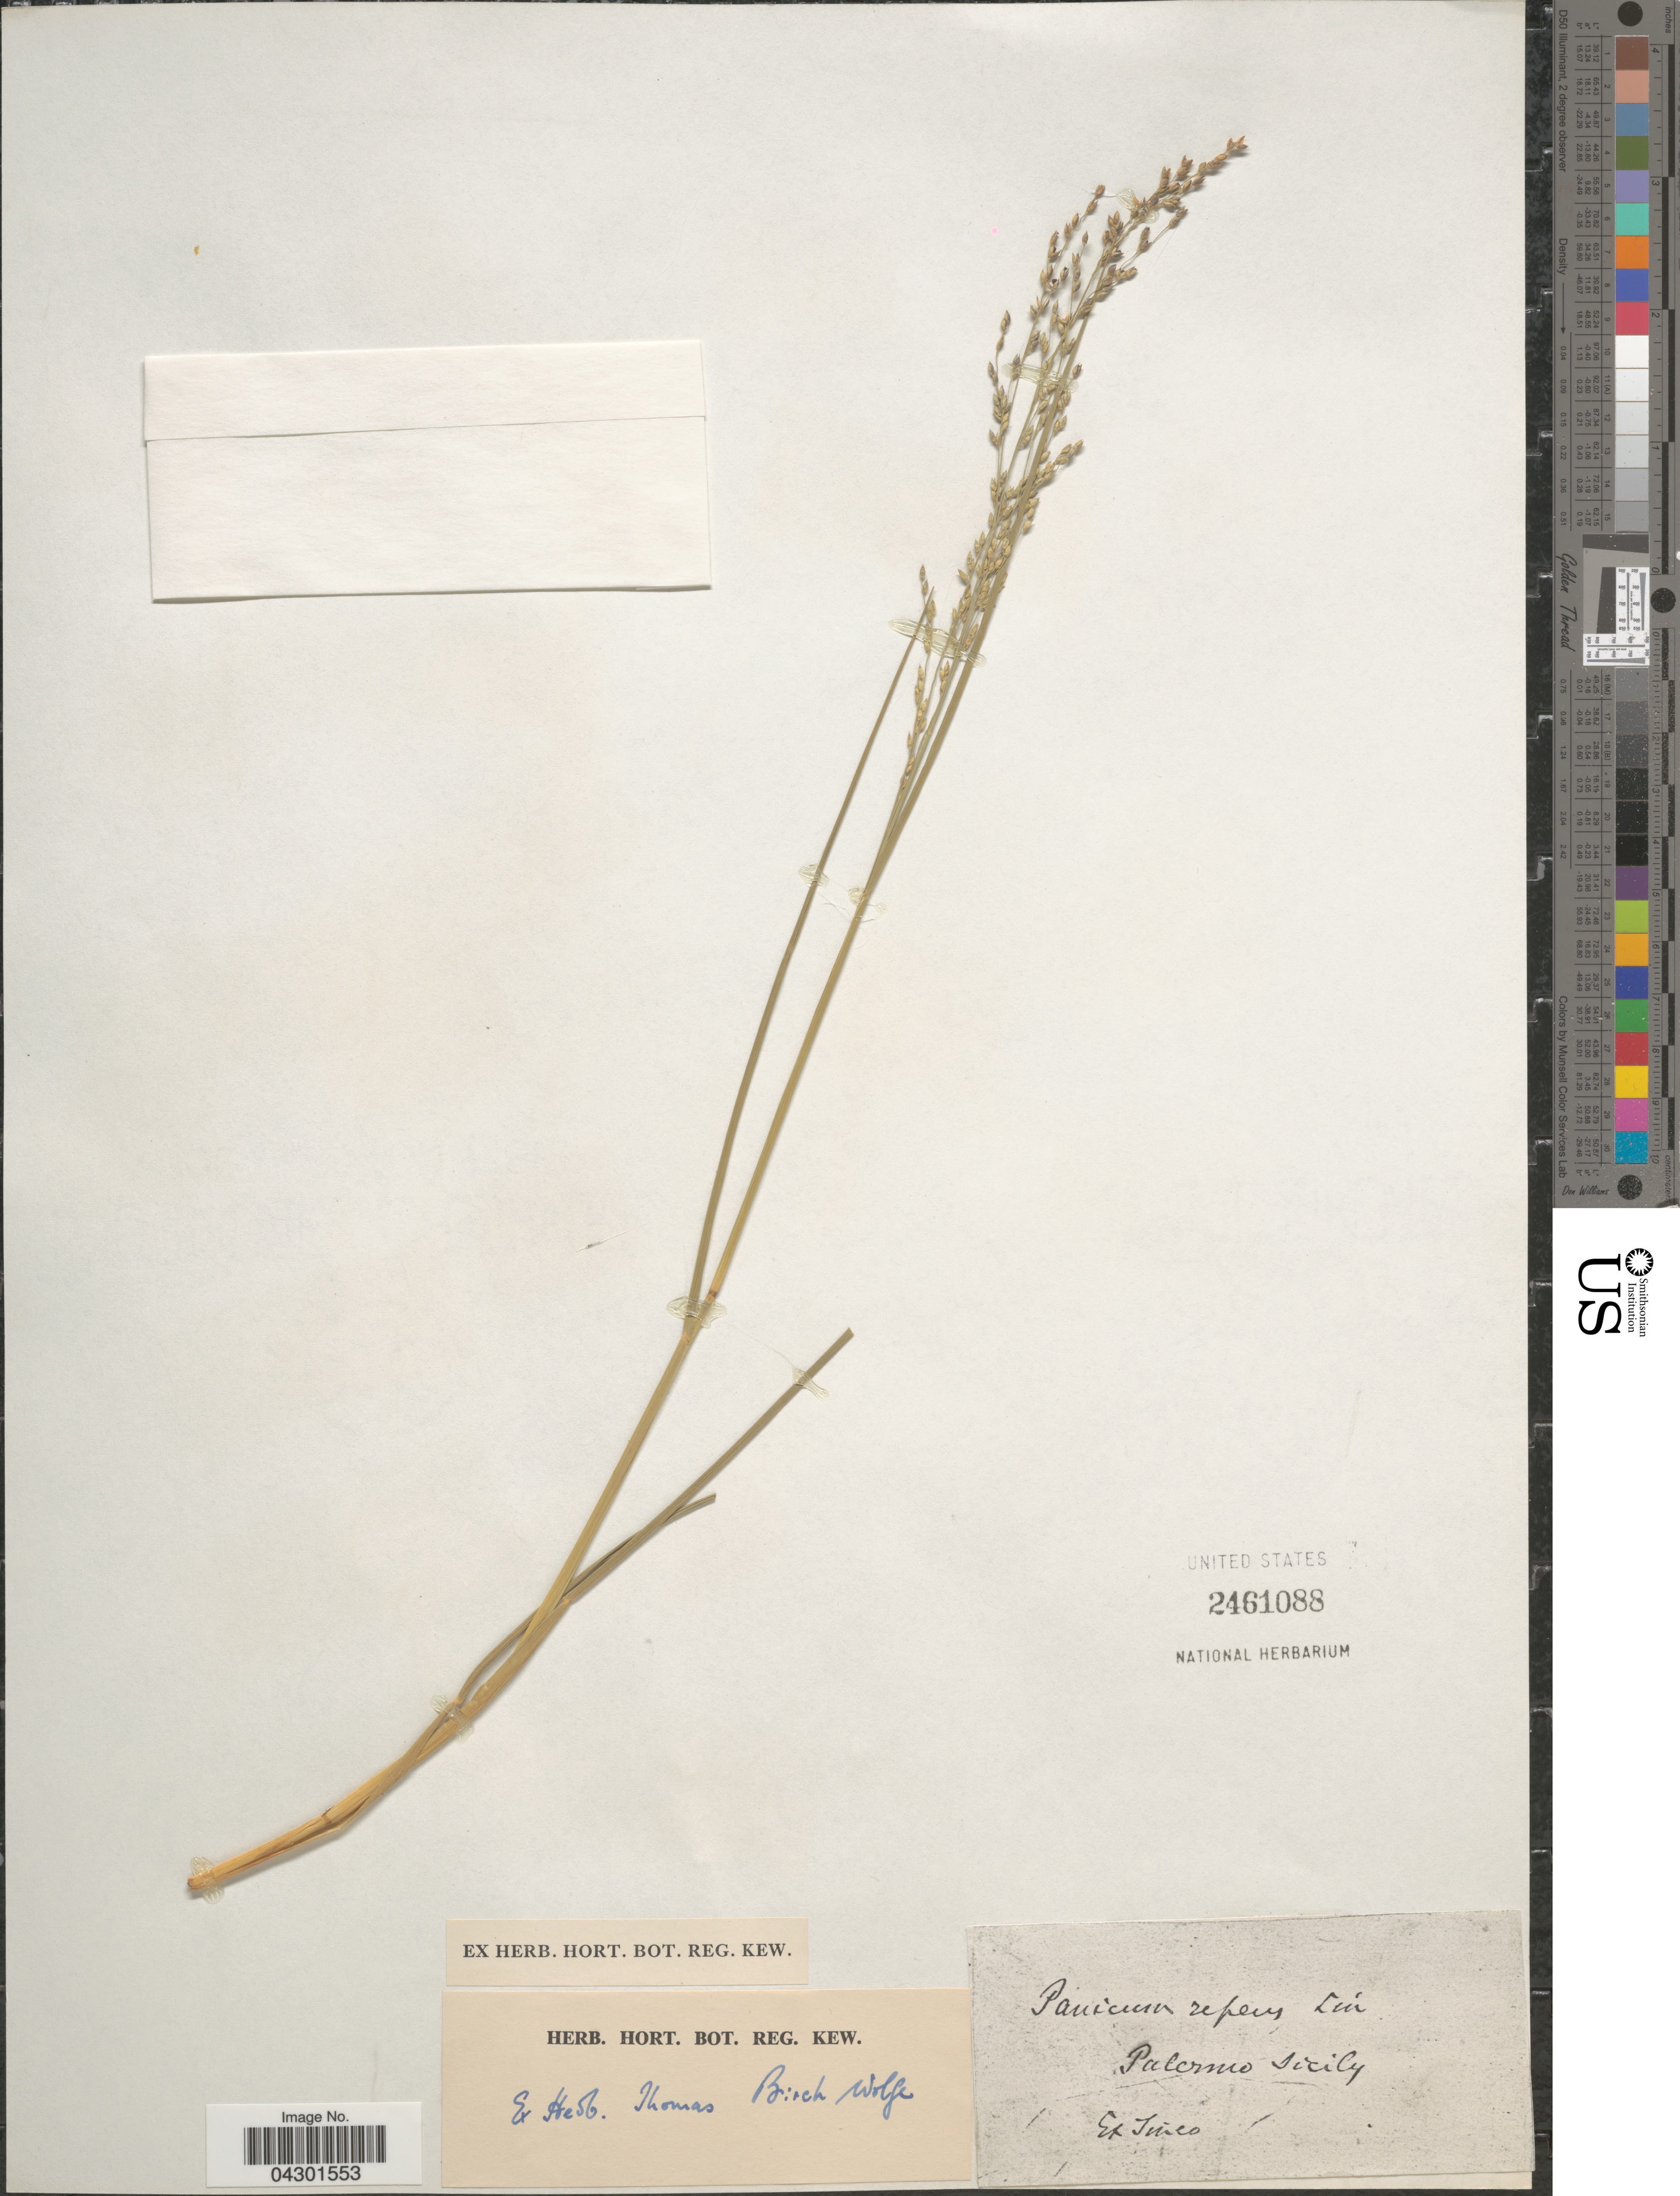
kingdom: Plantae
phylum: Tracheophyta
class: Liliopsida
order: Poales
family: Poaceae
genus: Panicum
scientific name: Panicum repens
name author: L.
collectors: Ex herb. Thomas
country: Italy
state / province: Siciliana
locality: Palermo Sicily.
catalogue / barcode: US 2461088